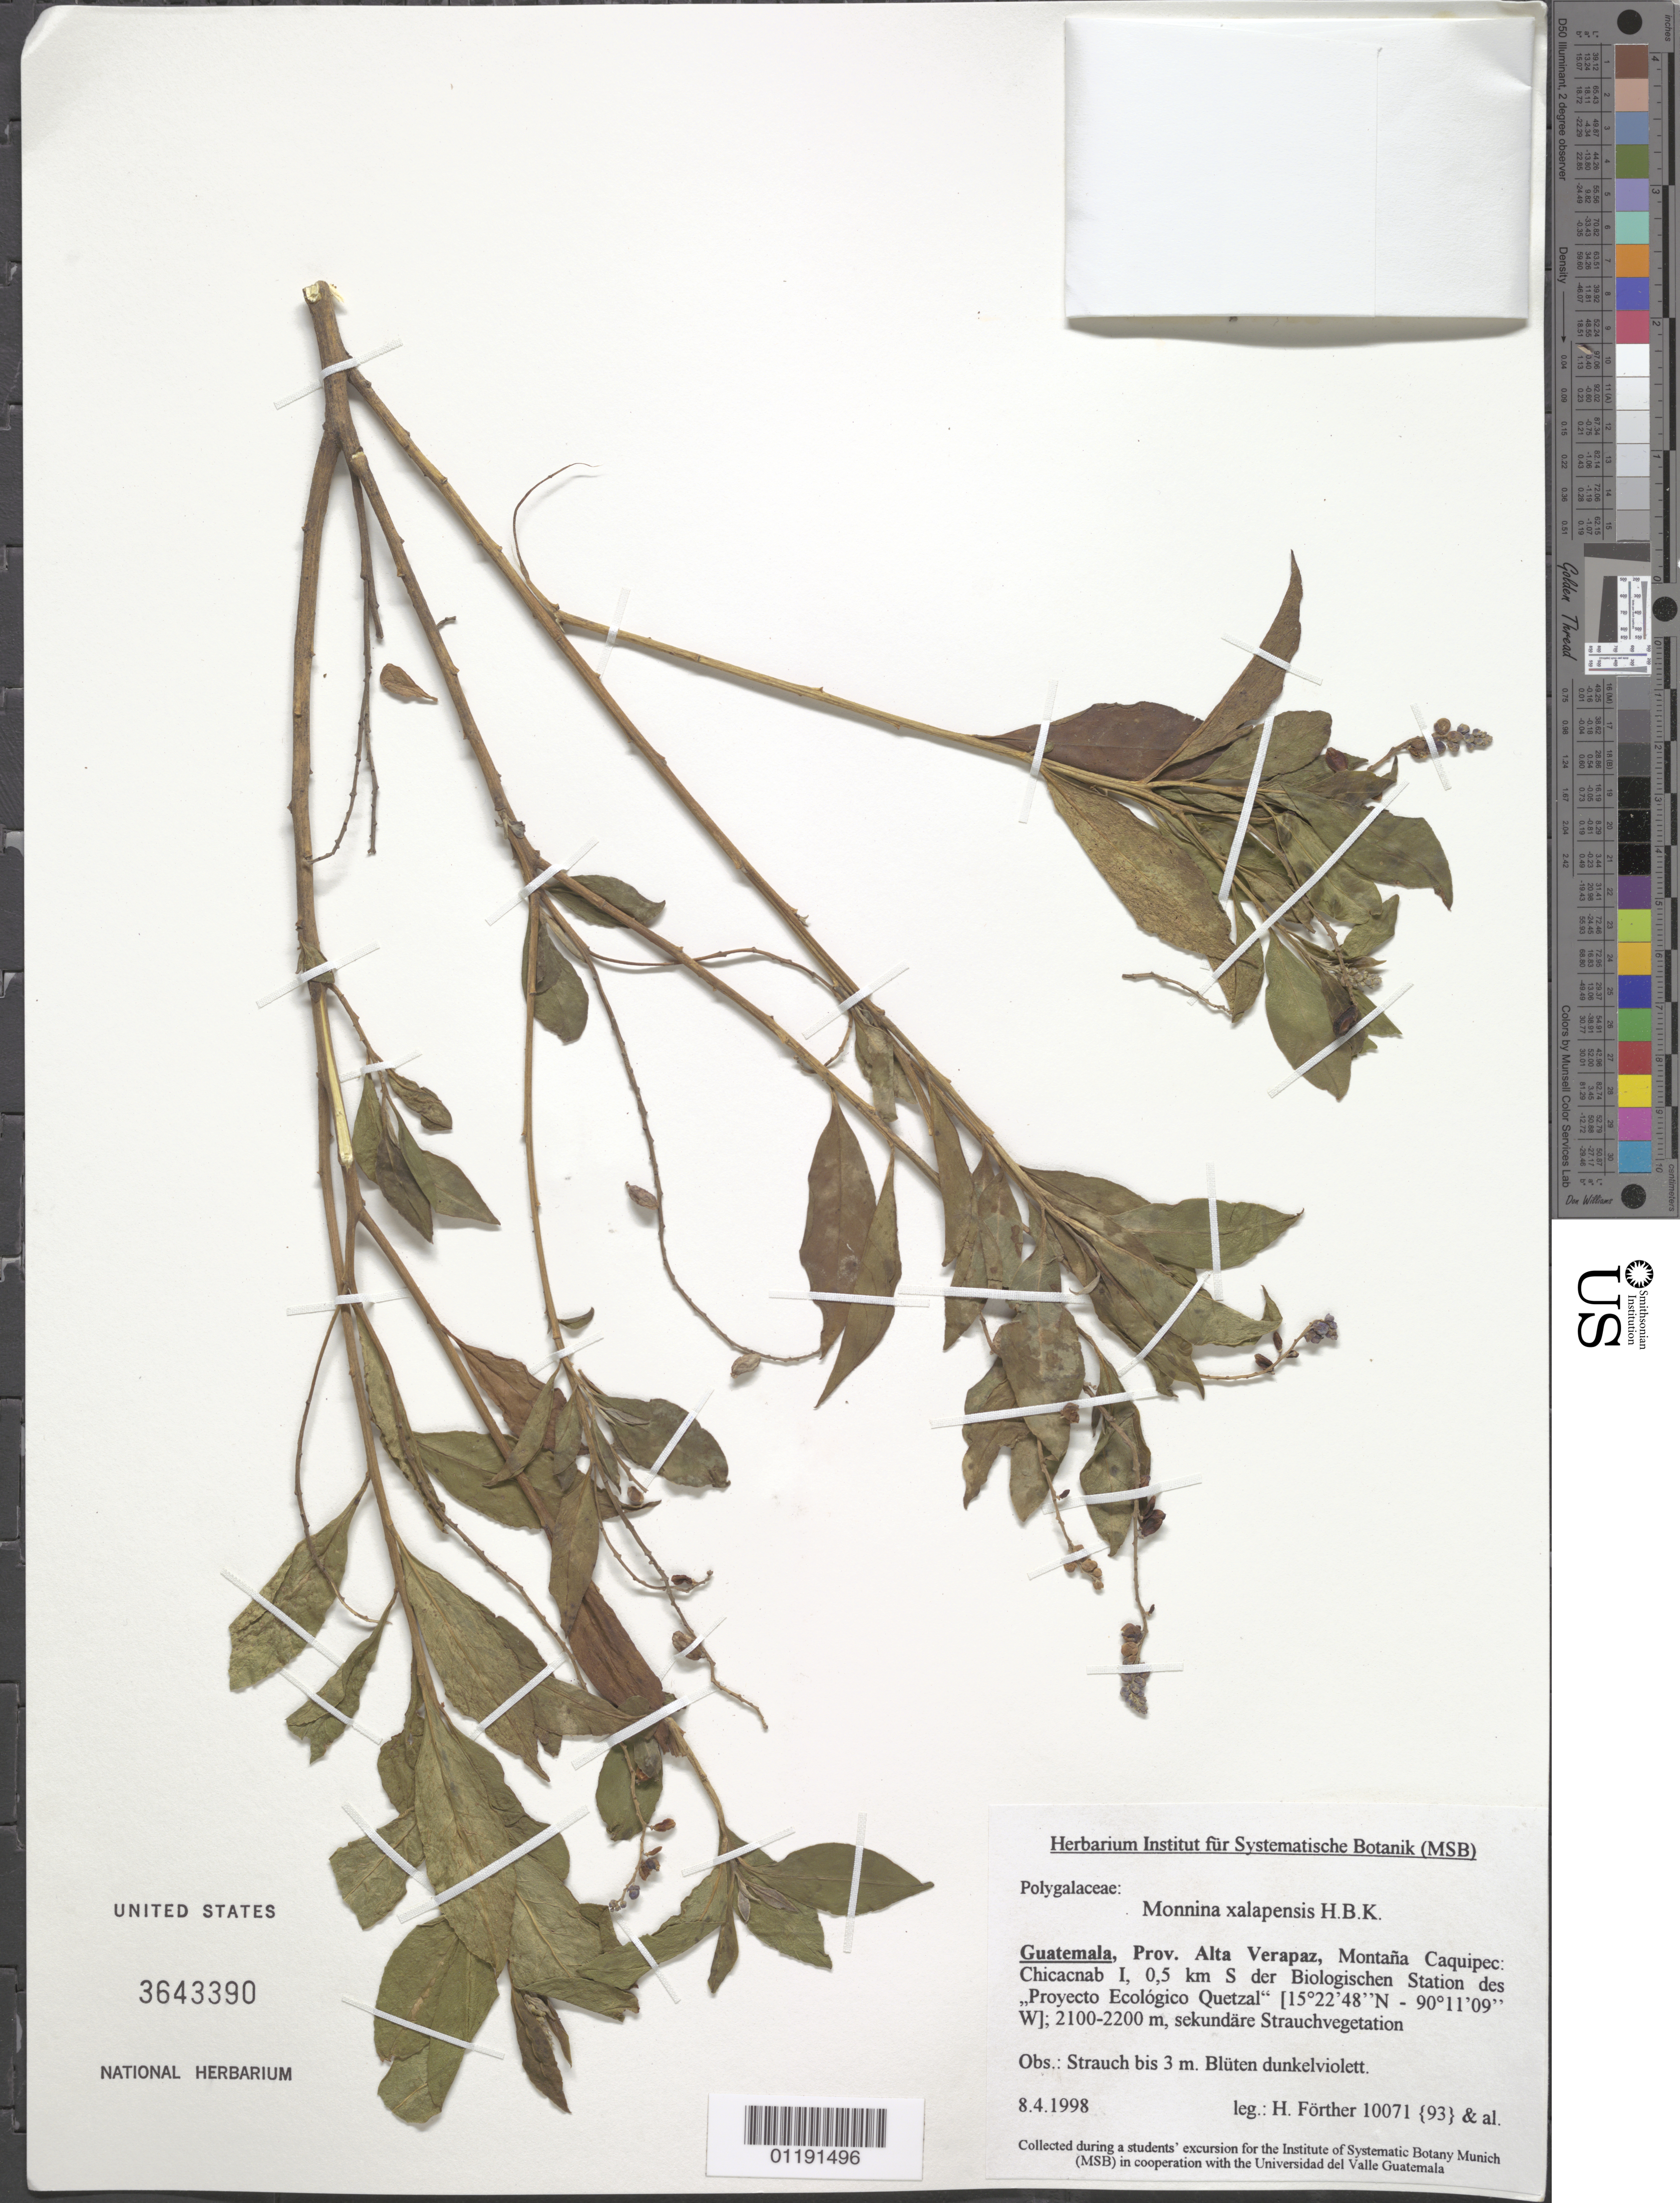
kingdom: Plantae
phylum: Tracheophyta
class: Magnoliopsida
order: Fabales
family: Polygalaceae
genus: Monnina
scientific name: Monnina xalapensis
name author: Kunth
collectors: H. Fôrther et al.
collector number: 10071 {93}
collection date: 1998-04-08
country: Guatemala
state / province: Alta Verapaz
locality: Montaña Caquipec: Chicacnab I, 0.5 km S of Biological Station the "Proyecto Ecológico Quetzal."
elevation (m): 2100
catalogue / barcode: US 3643390